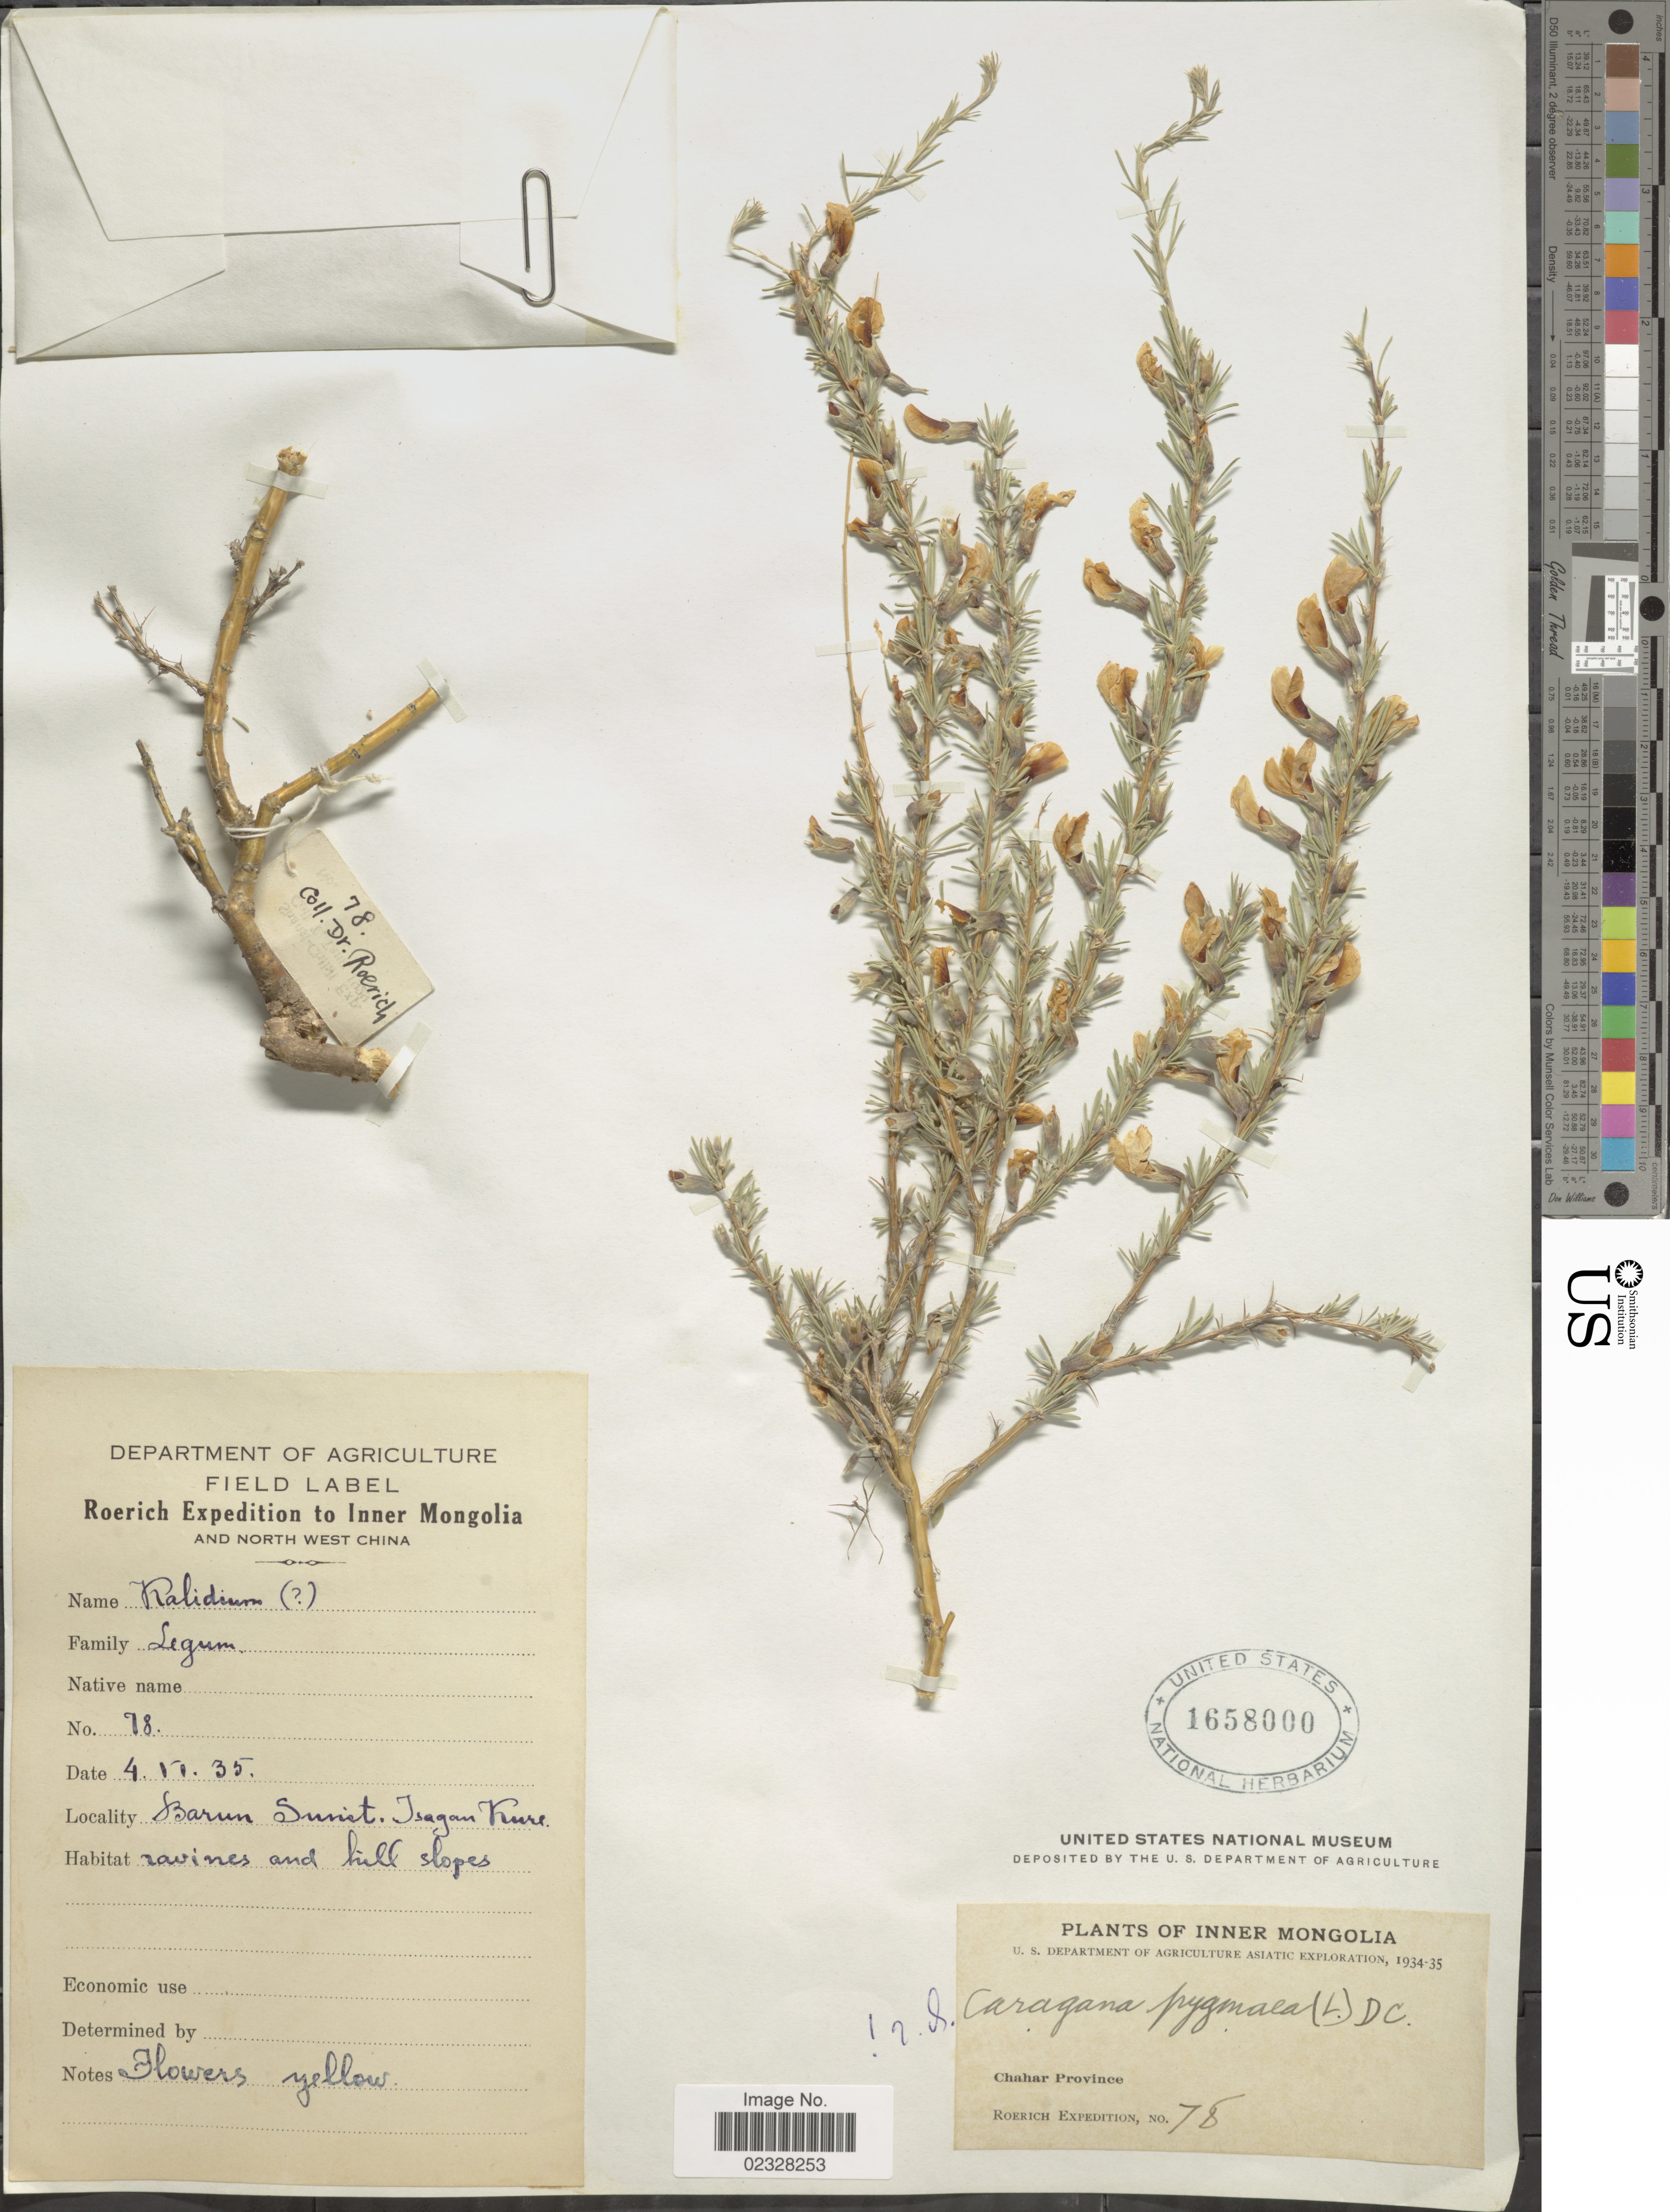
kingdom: Plantae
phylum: Tracheophyta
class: Magnoliopsida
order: Fabales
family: Fabaceae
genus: Caragana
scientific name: Caragana pygmaea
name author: (L.) DC.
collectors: Roerich Expedition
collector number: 78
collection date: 1935-06-04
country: China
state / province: Nei Monggol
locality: Inner Mongolia, Chahar Province, Barun Sunit, Isagau Kure, ravines and hill slopes.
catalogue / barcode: US 1658000